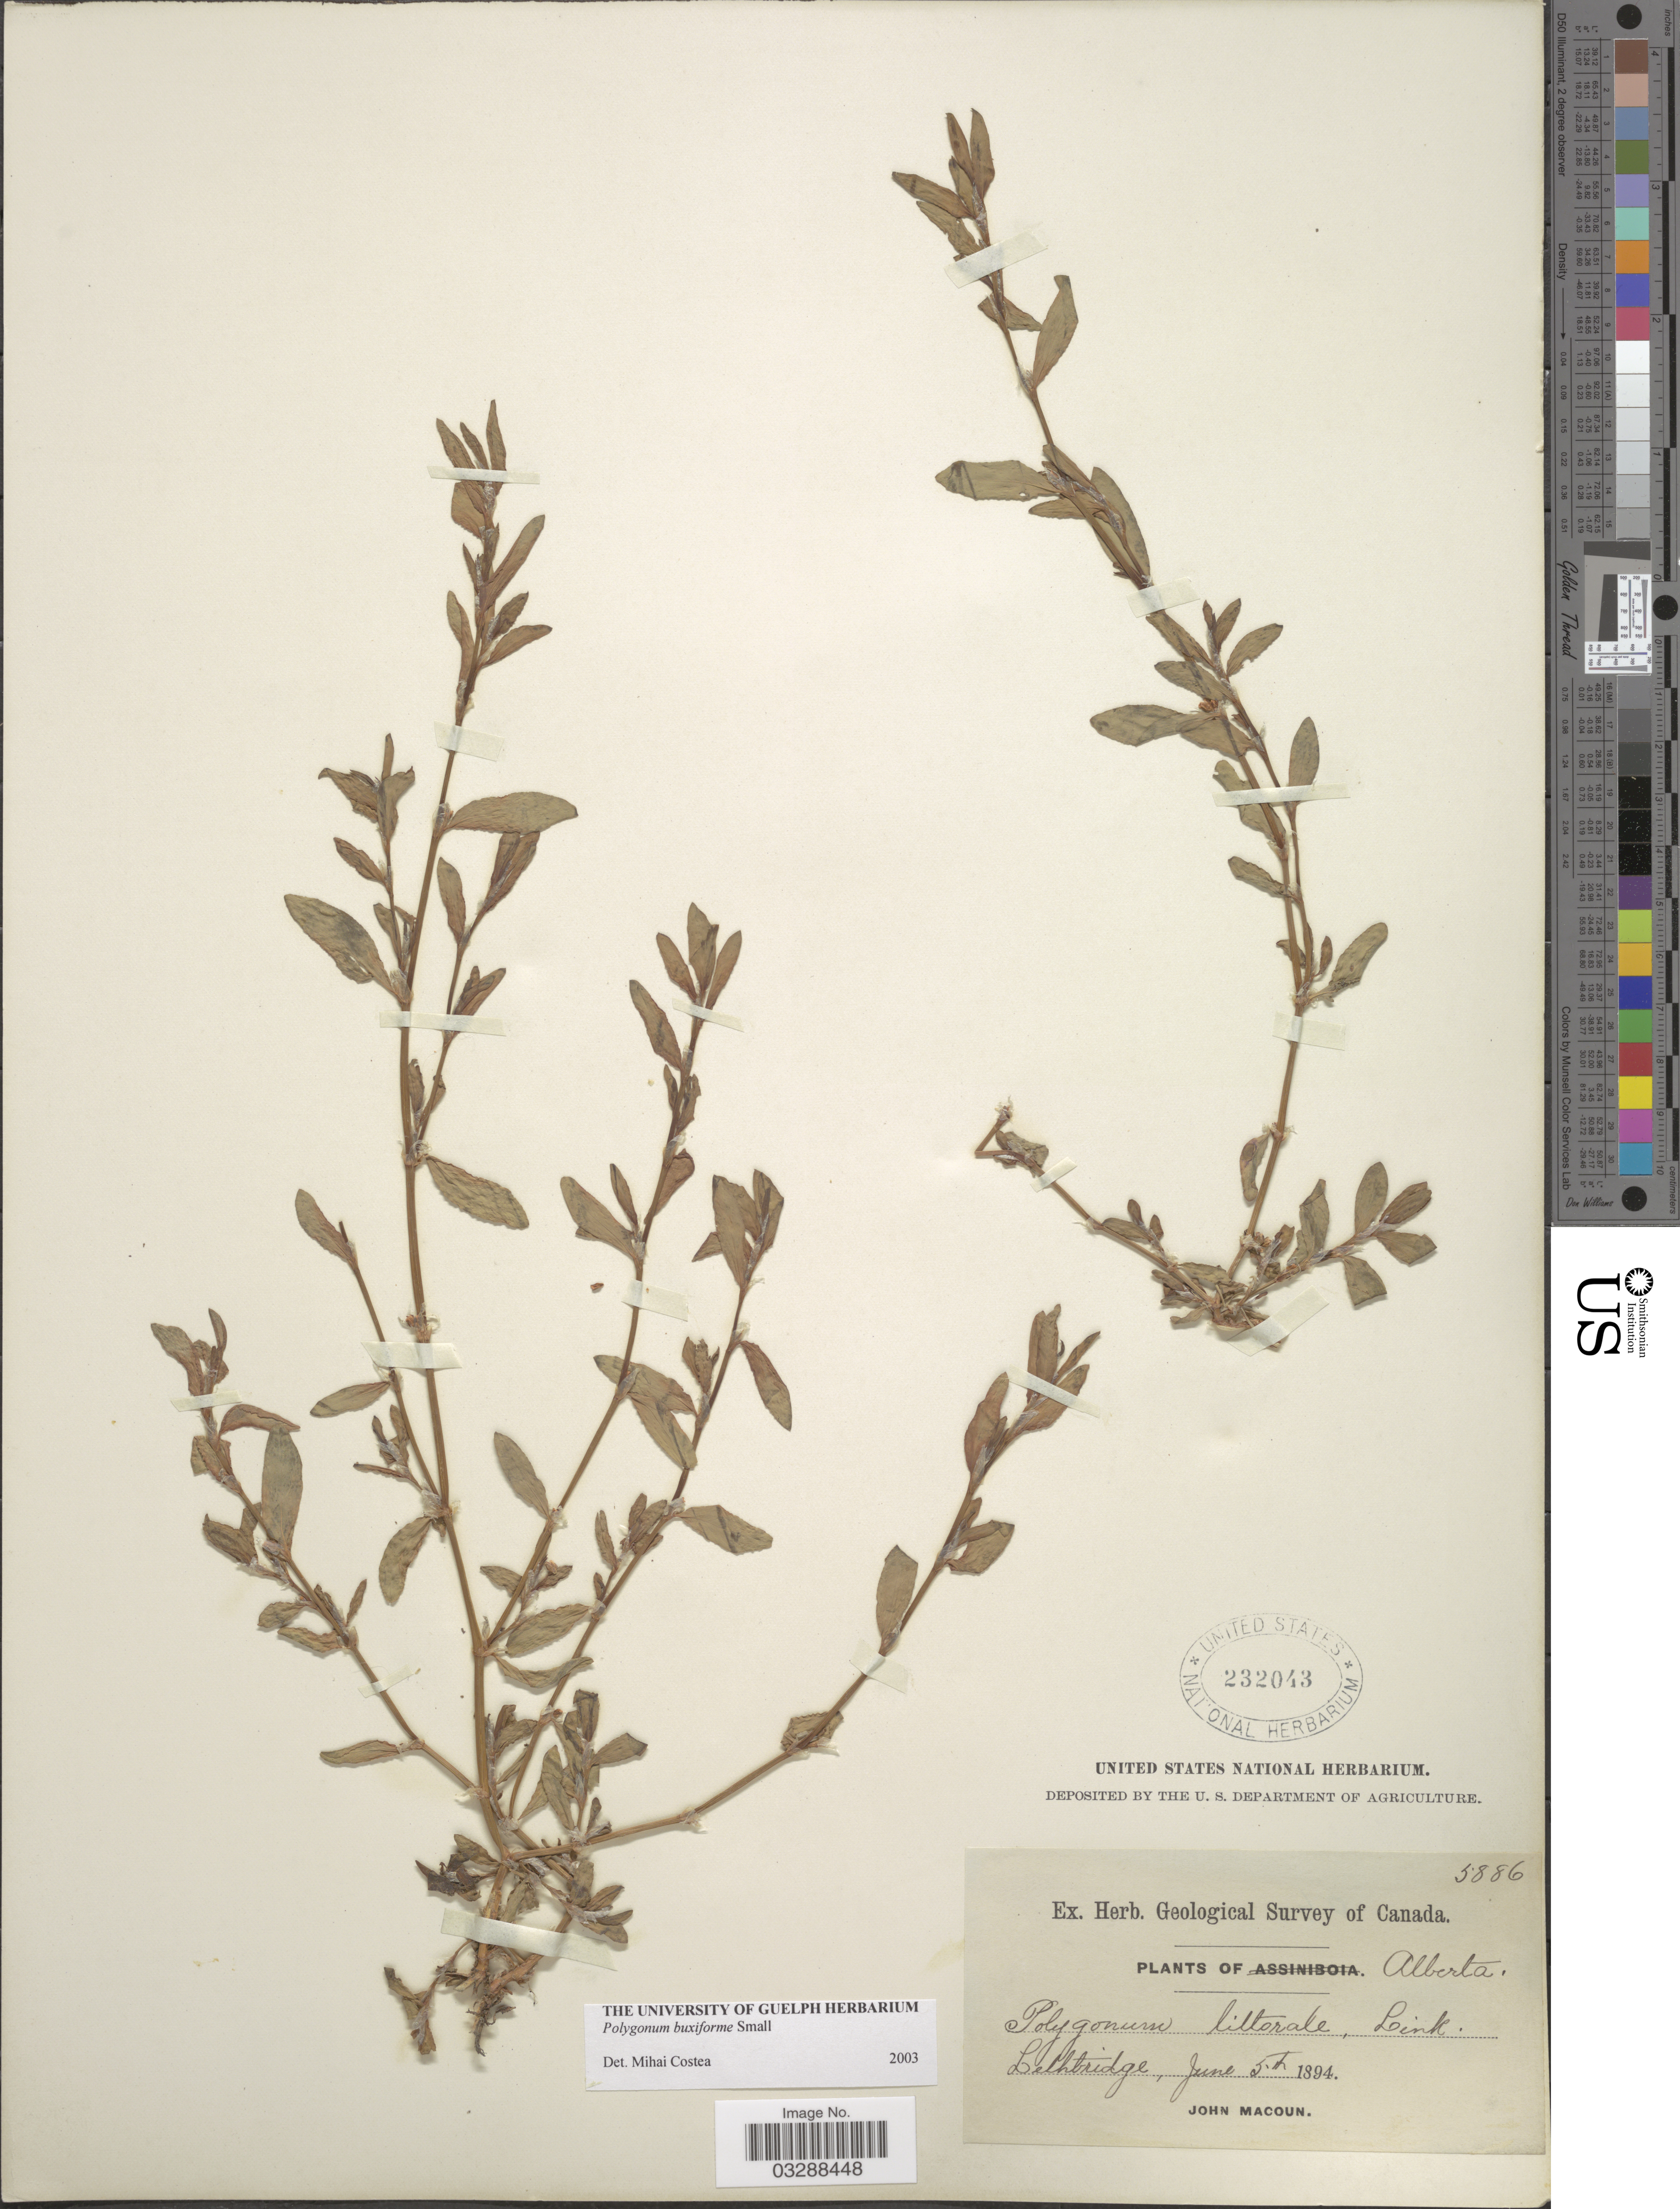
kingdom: Plantae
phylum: Tracheophyta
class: Magnoliopsida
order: Caryophyllales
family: Polygonaceae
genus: Polygonum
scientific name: Polygonum buxiforme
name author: Small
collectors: J. Macoun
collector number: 5886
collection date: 1894-06-05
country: Canada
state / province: Alberta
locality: Lethbridge.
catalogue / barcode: US 232043